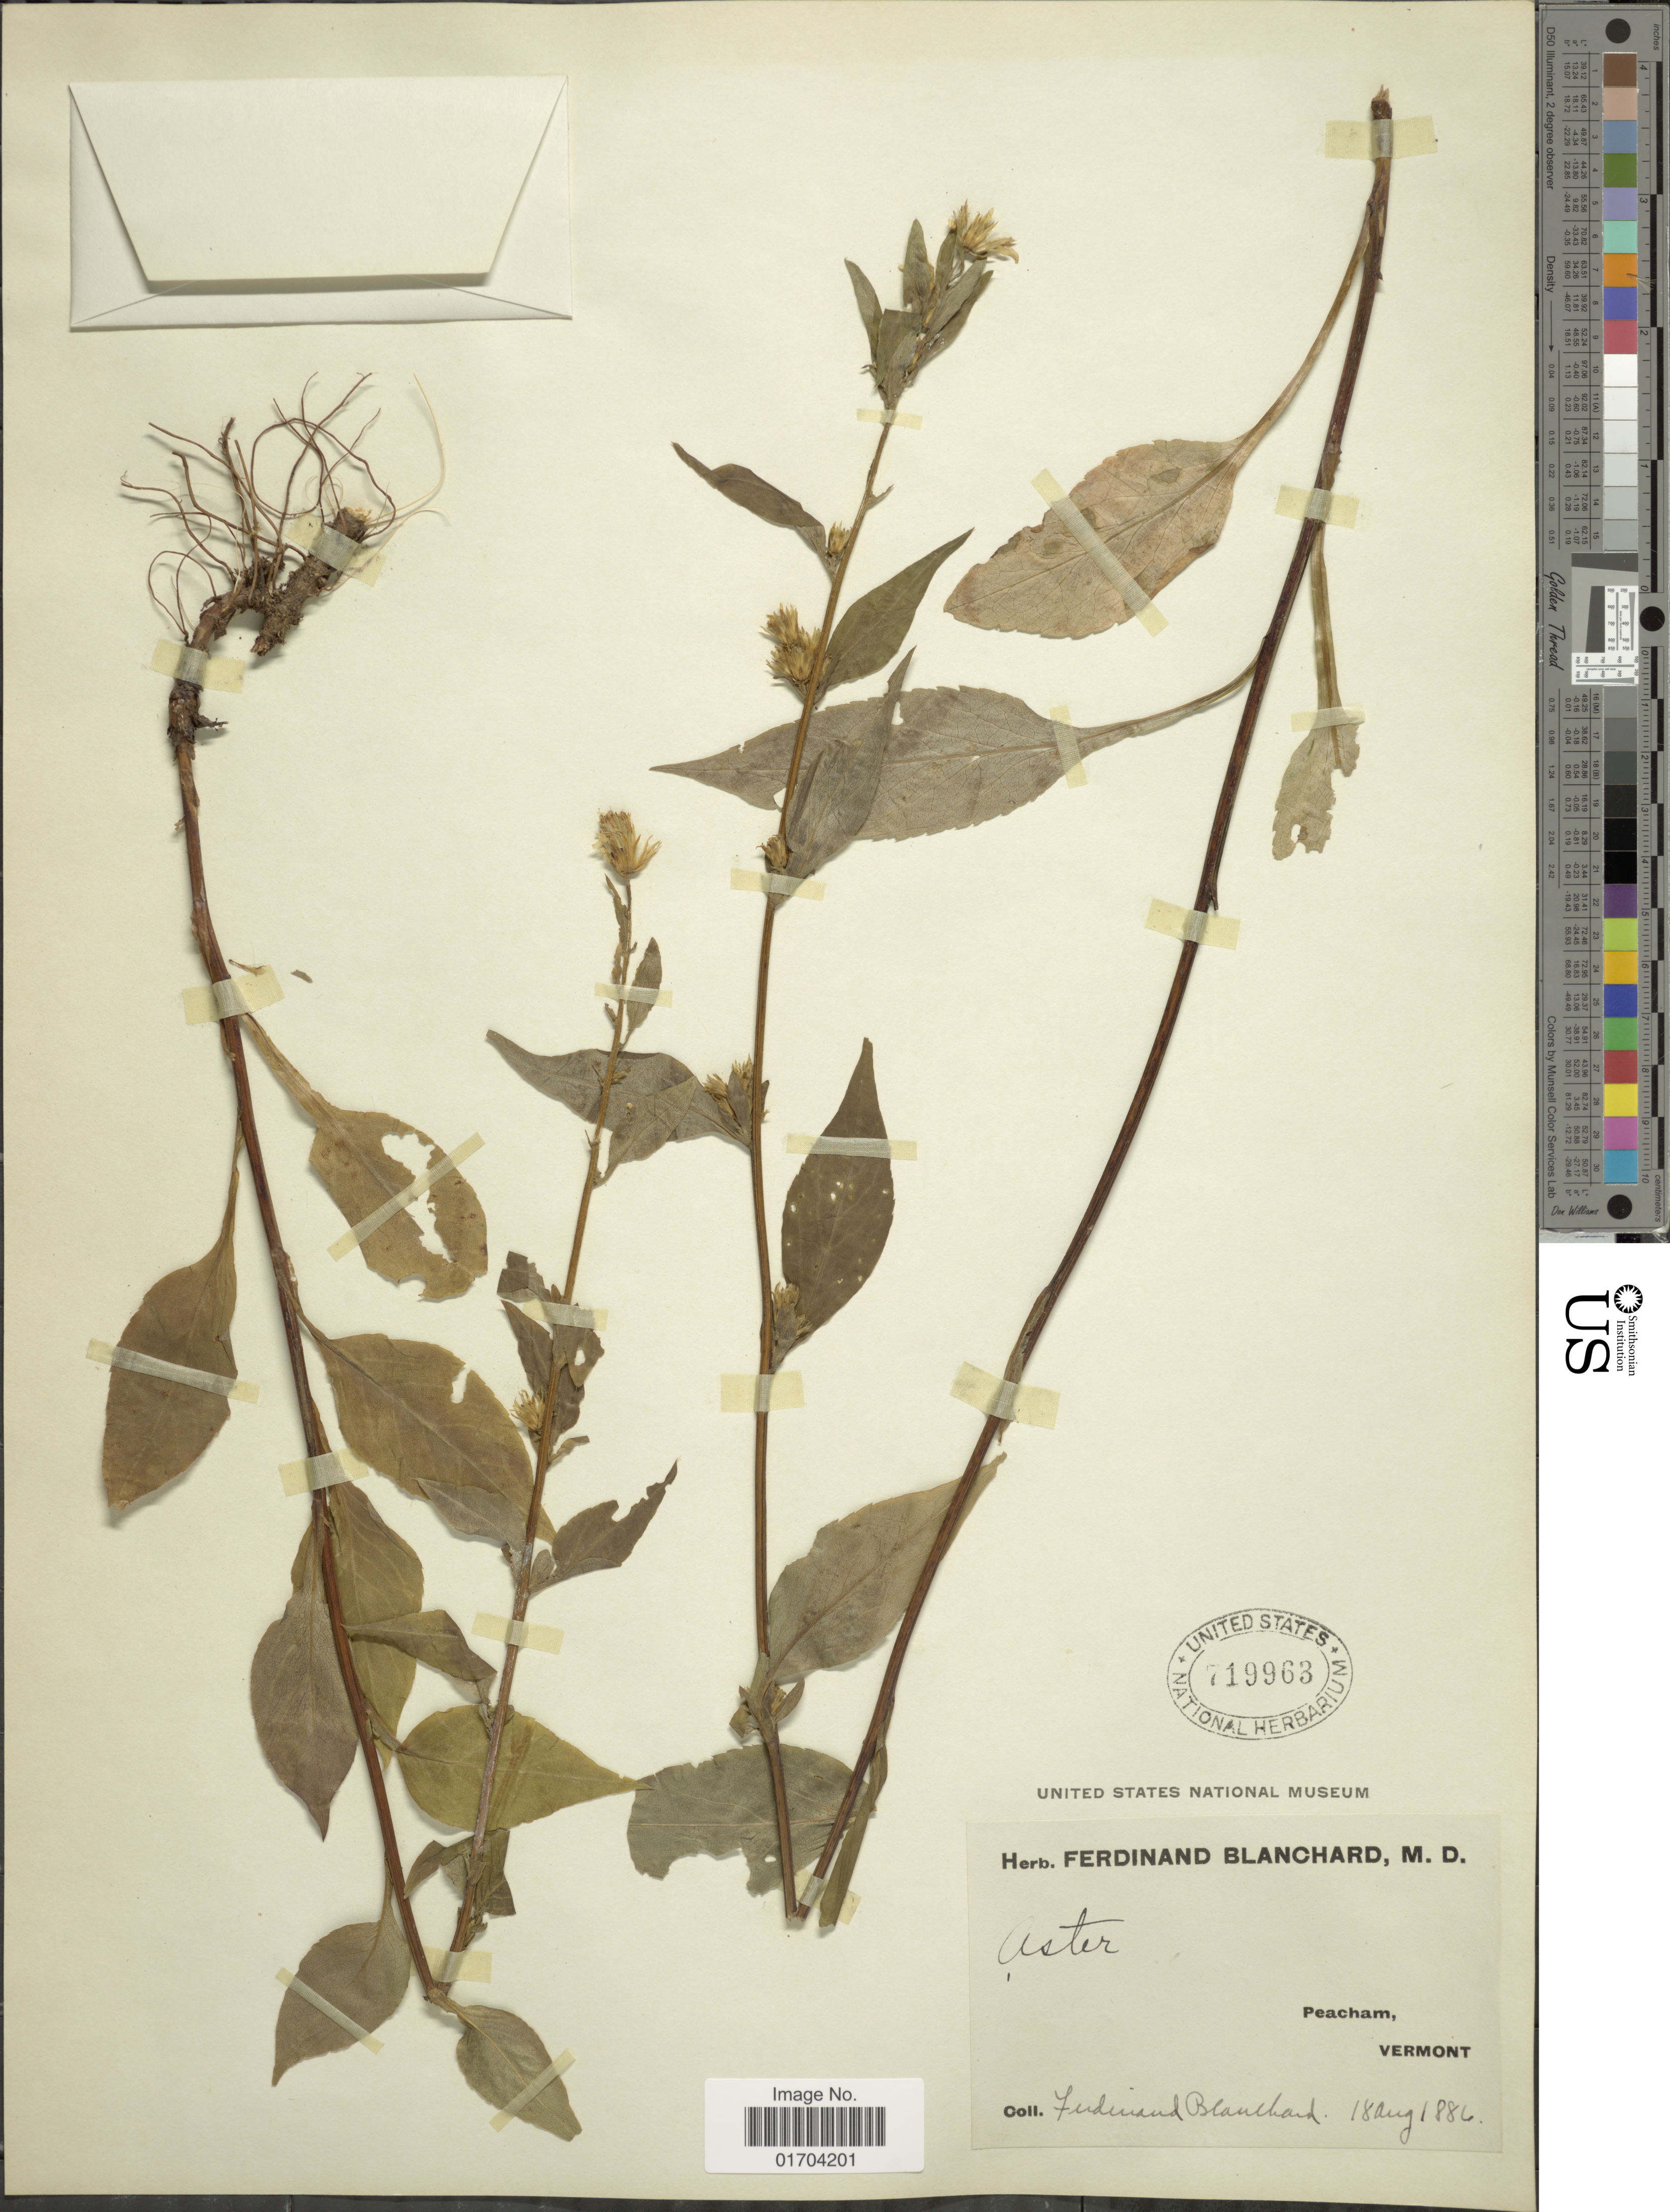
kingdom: Plantae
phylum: Tracheophyta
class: Magnoliopsida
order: Asterales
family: Asteraceae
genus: Symphyotrichum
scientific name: Symphyotrichum sp.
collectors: F. Blanchard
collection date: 1886-08-18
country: United States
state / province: Vermont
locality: Peacham.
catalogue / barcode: US 719963